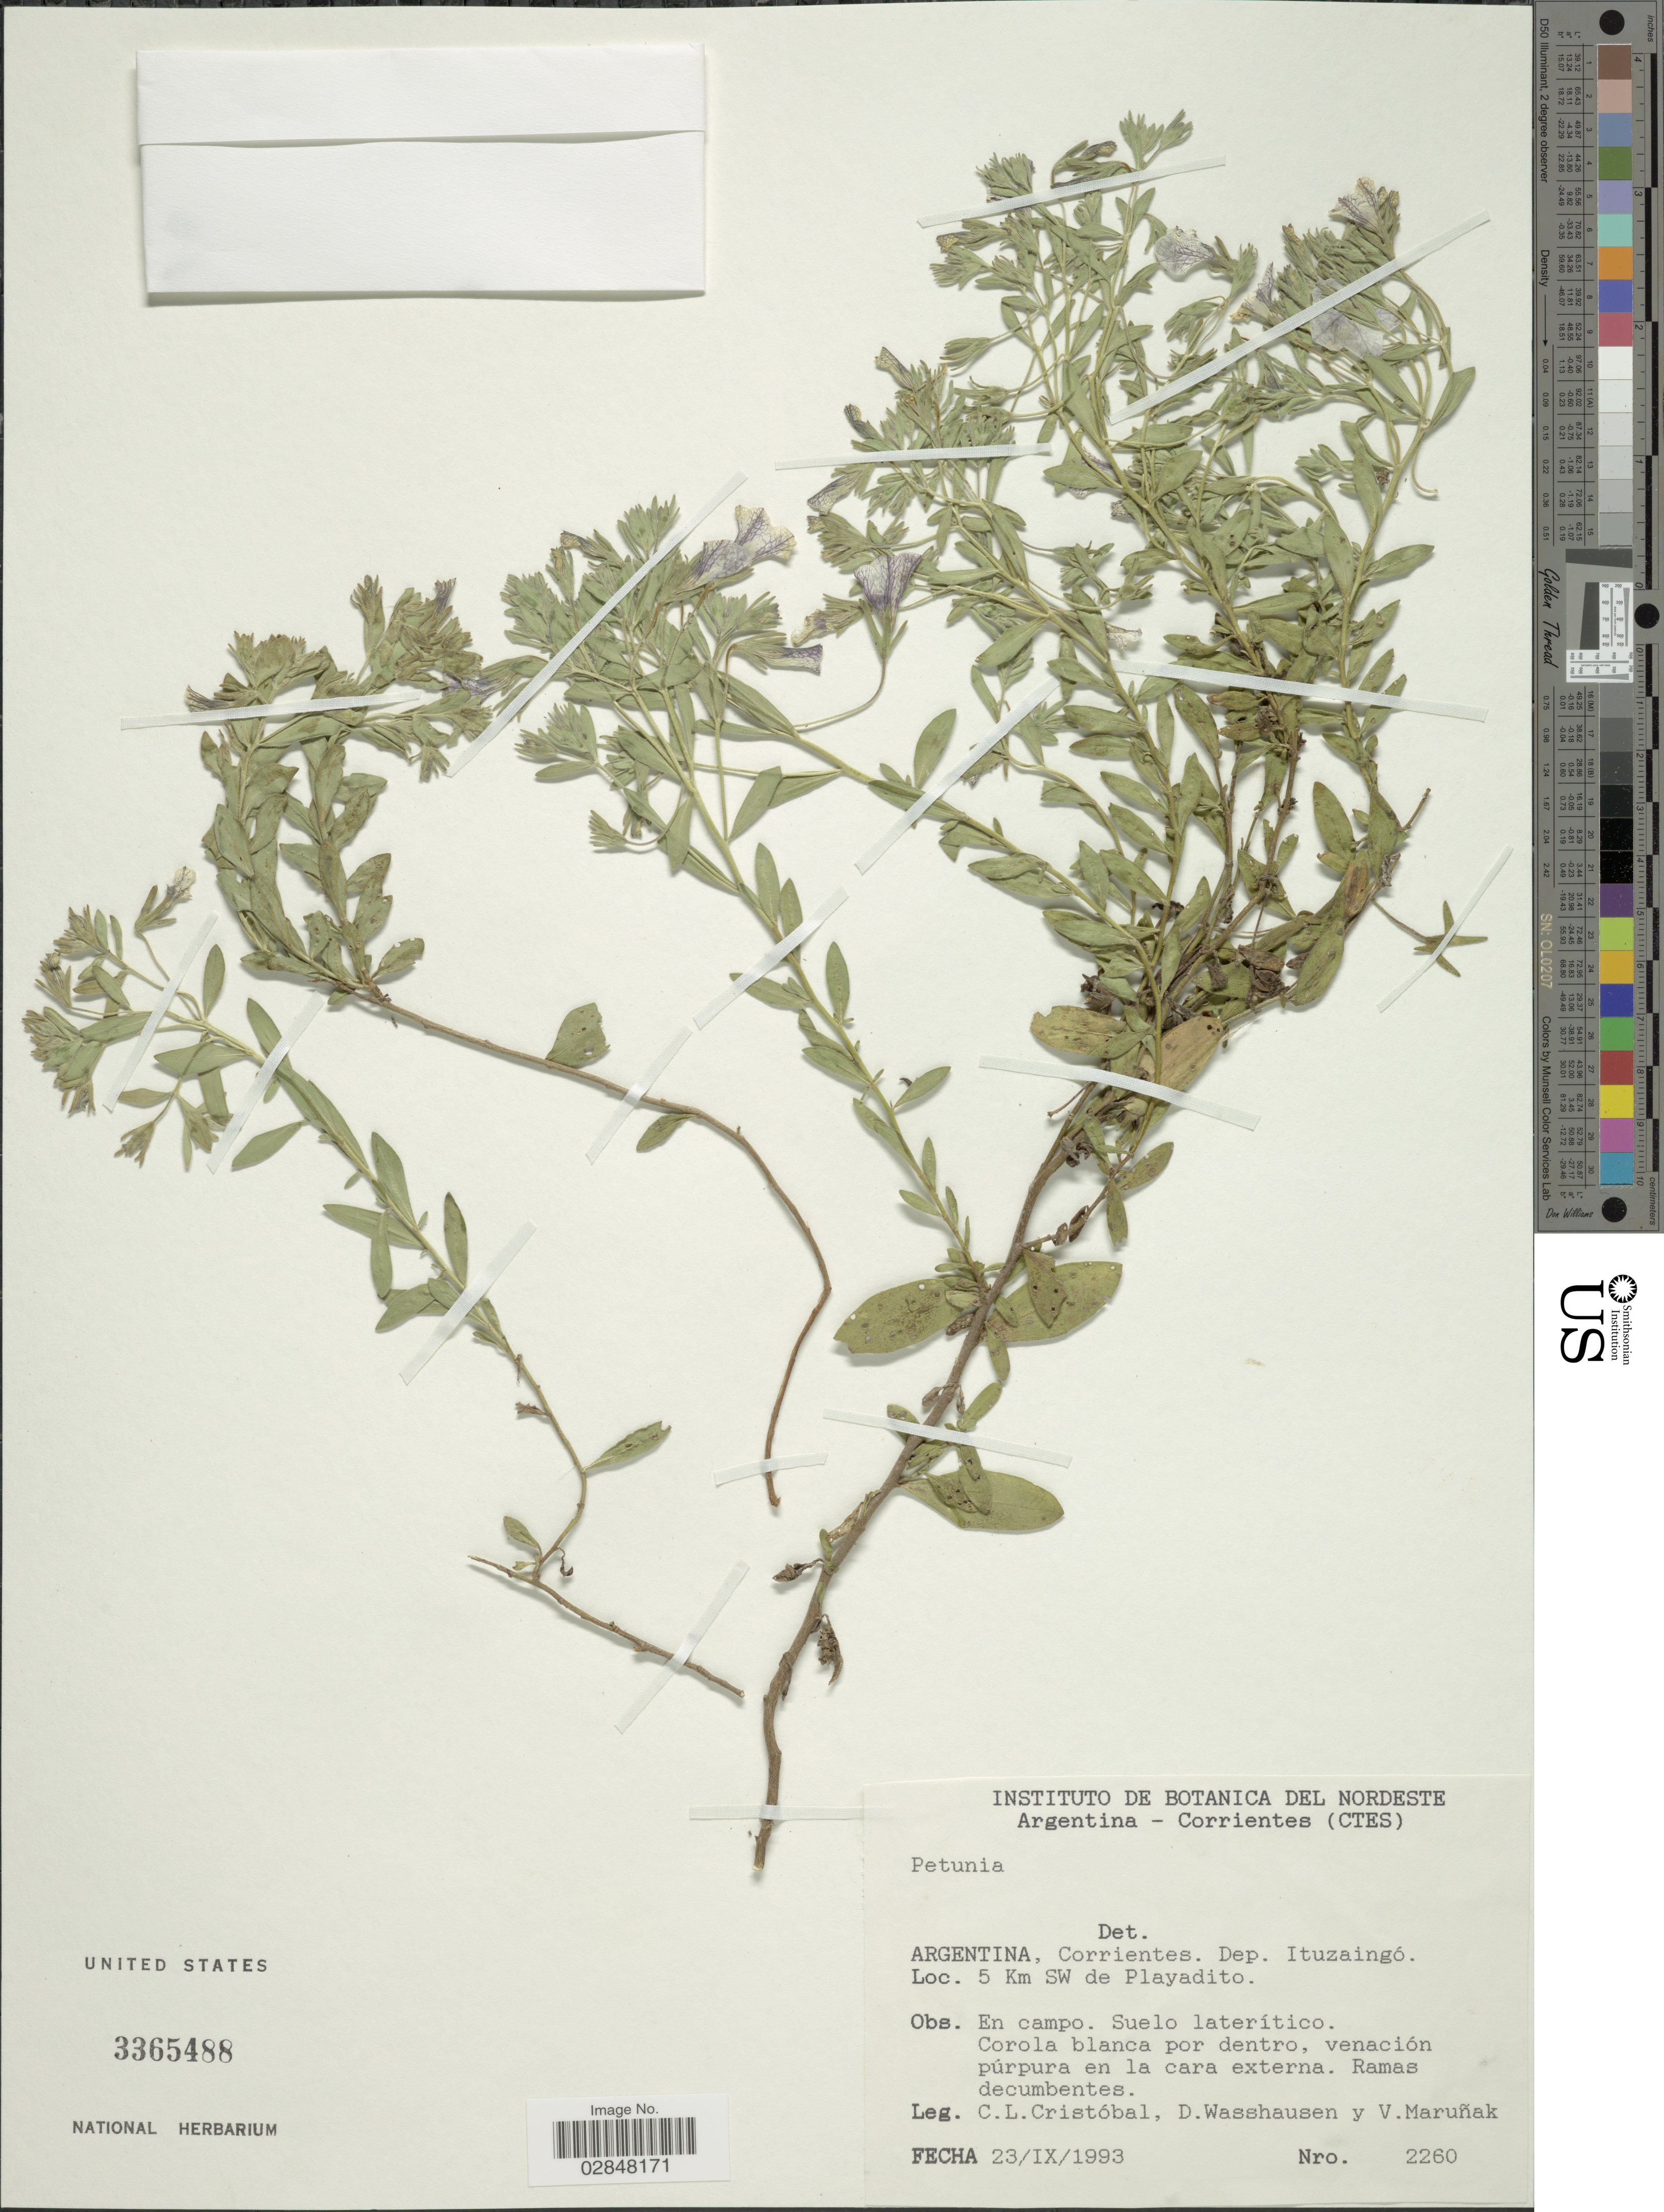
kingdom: Plantae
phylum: Tracheophyta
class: Magnoliopsida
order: Solanales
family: Solanaceae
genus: Petunia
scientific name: Petunia sp.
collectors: C. L. Cristóbal, D. C. Wasshausen & V. Maruñak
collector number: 2260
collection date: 1993-07-23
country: Argentina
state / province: Corrientes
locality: Dep. Ituzaingó. 5 Km SW de Playadito.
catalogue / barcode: US 3365488